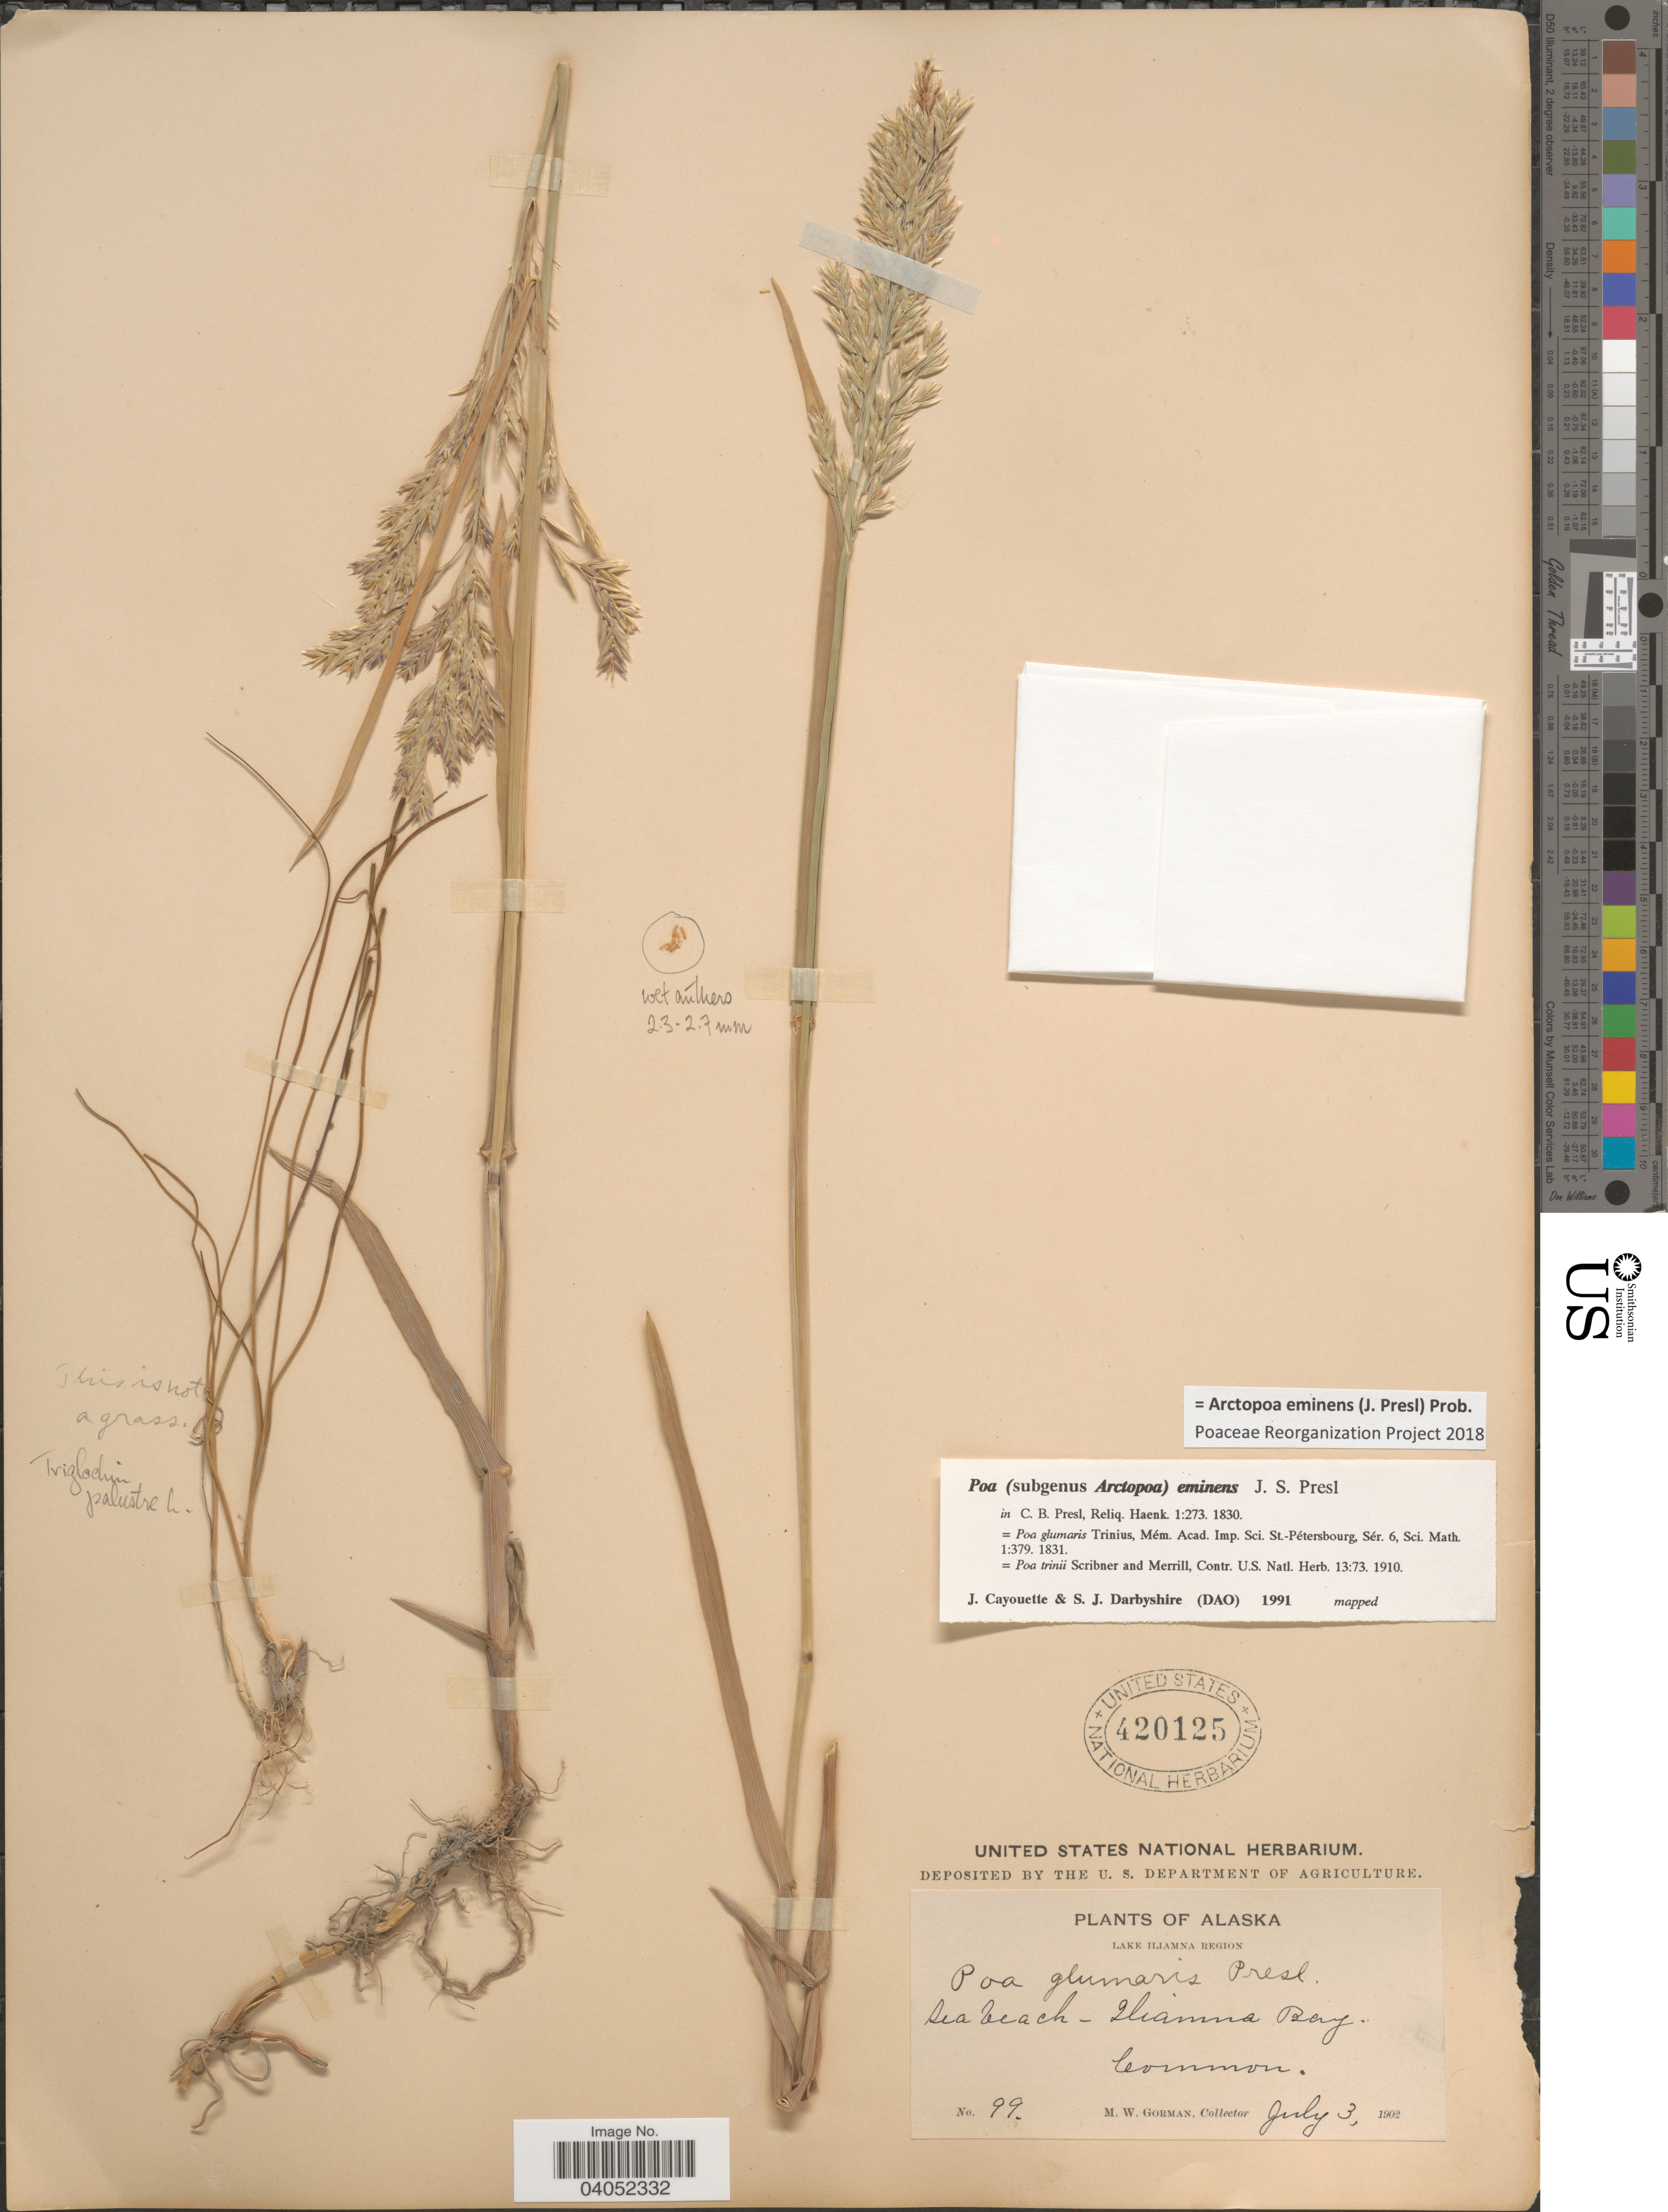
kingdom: Plantae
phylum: Tracheophyta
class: Liliopsida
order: Poales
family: Poaceae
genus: Arctopoa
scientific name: Arctopoa eminens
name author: (J. Presl) Prob.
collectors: M. W. Gorman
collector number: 99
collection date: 1902-07-03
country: United States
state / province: Alaska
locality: Lake Iliamna Region. Sea beach - Iliamna Bay.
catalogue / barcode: US 420125